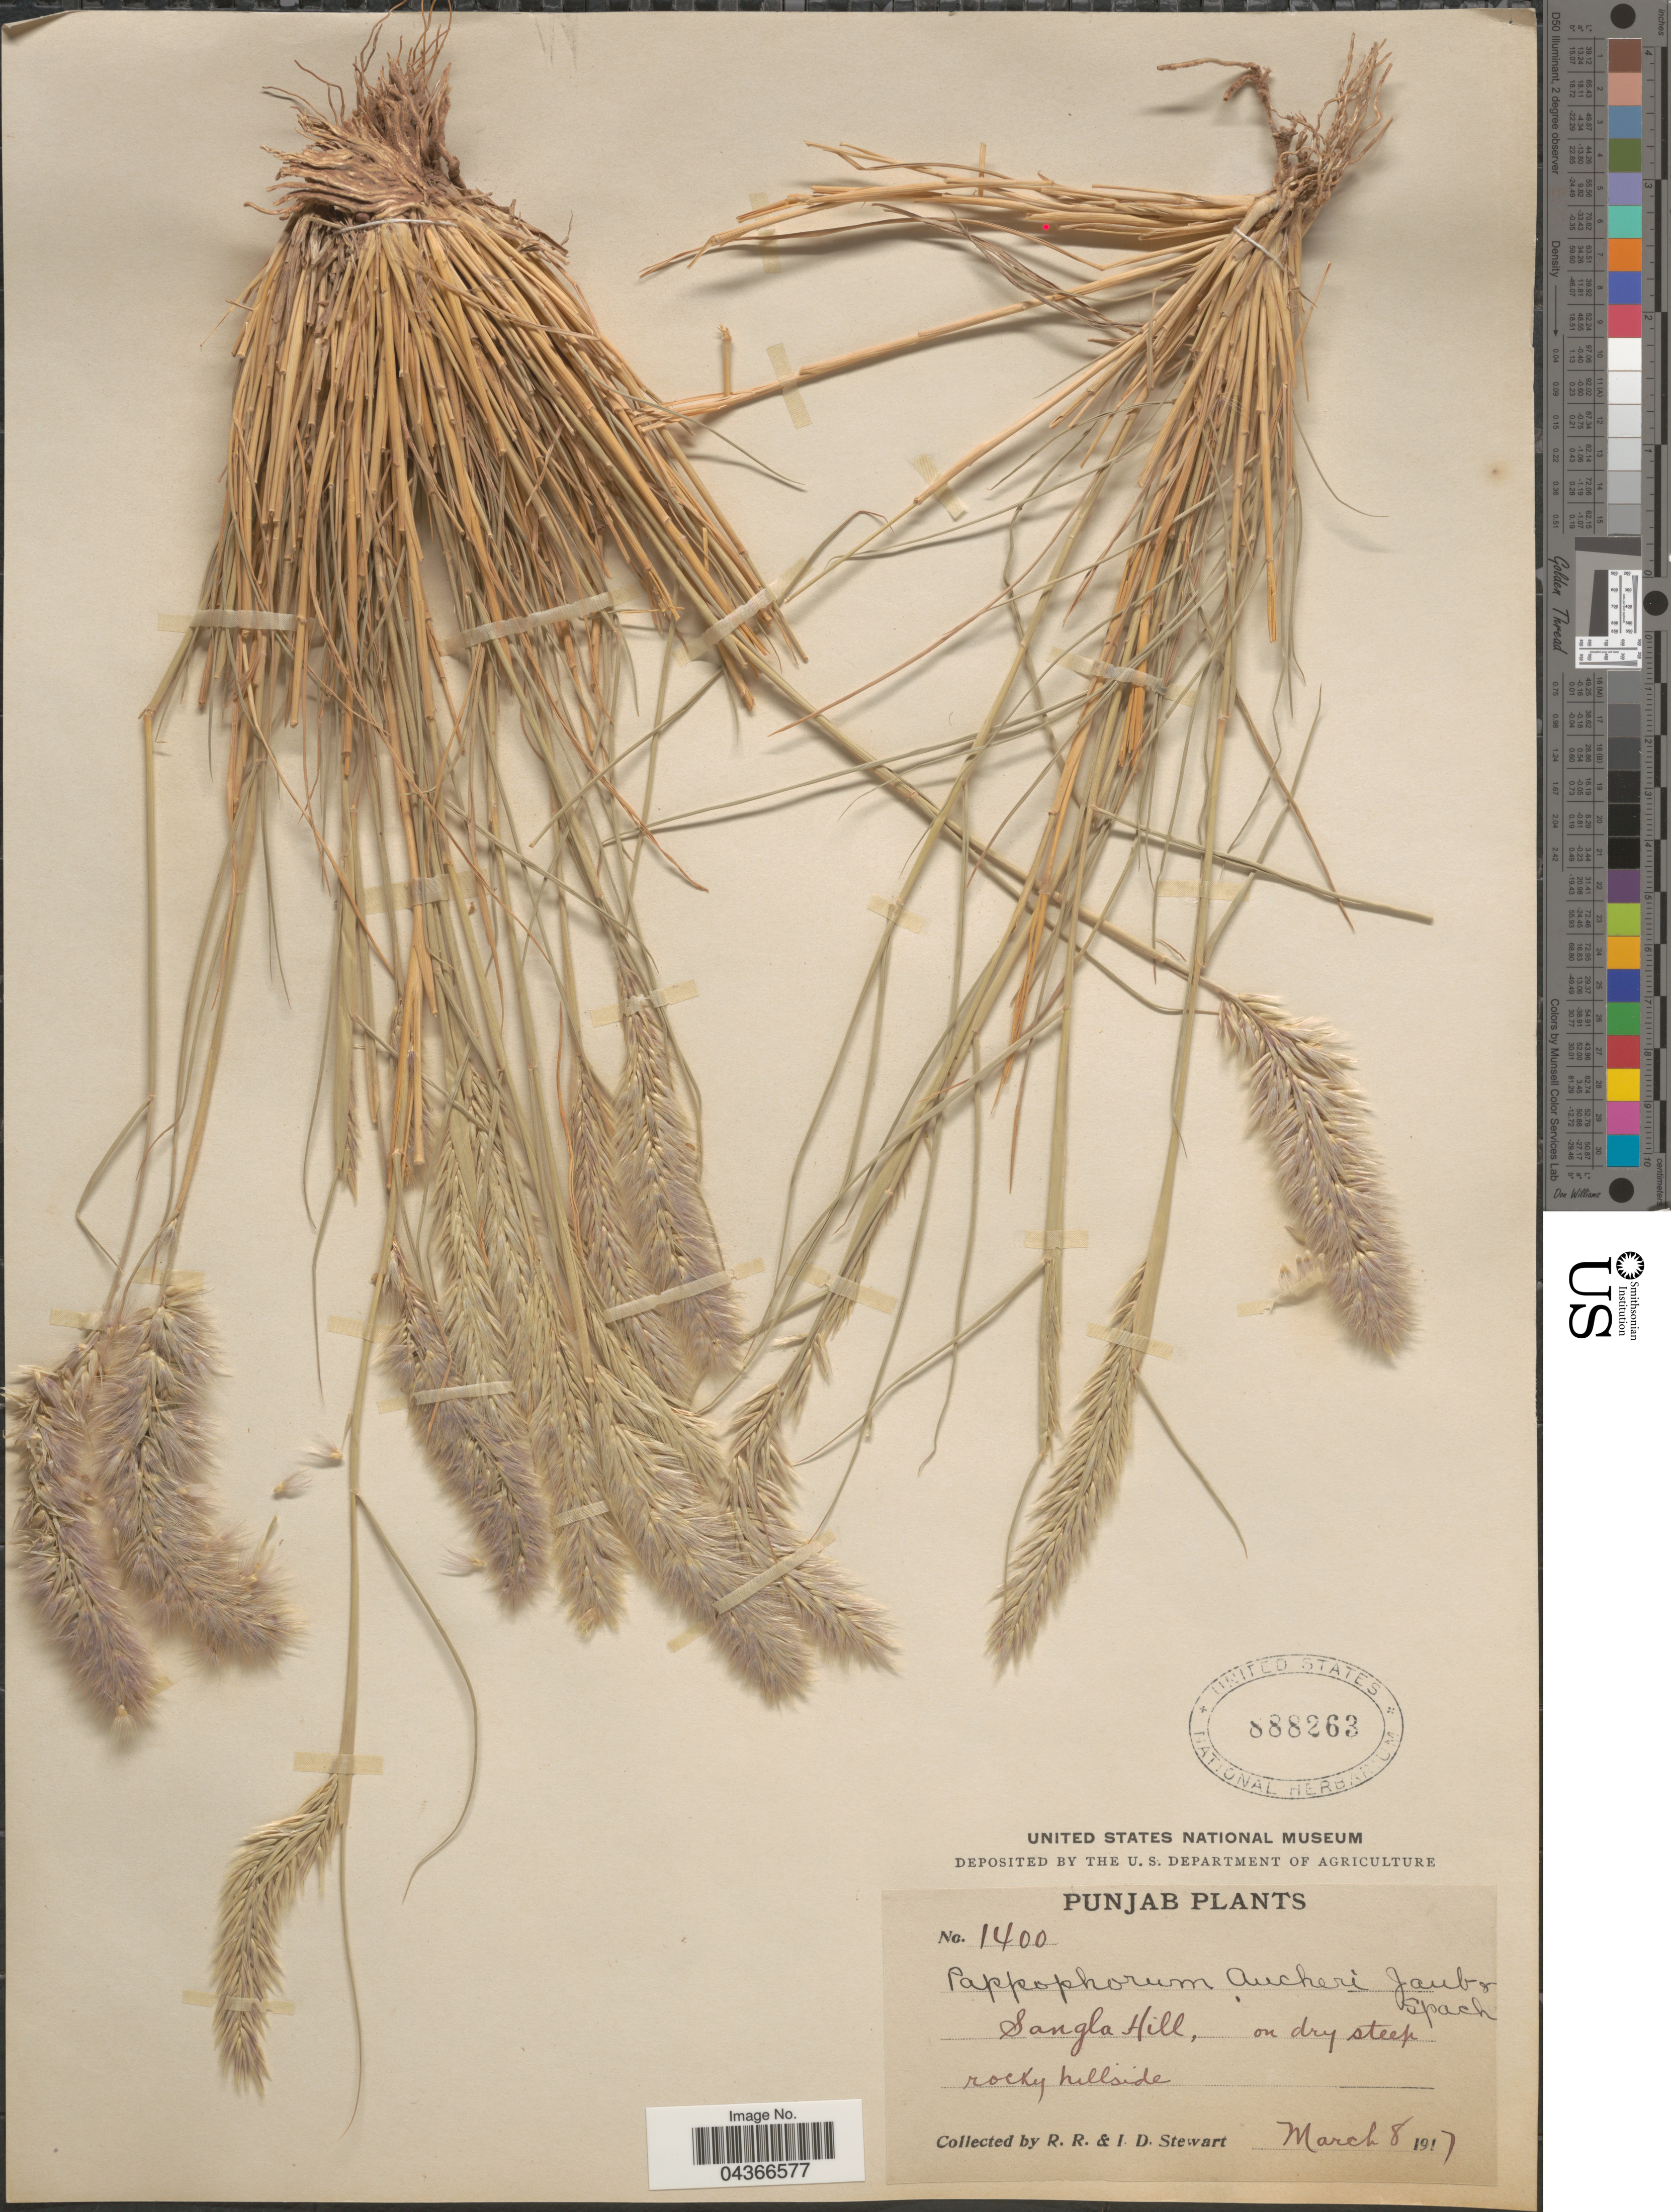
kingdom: Plantae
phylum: Tracheophyta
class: Liliopsida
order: Poales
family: Poaceae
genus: Enneapogon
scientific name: Enneapogon persicus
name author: Boiss.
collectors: R. Stewart & I. Stewart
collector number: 1400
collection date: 1917-03-08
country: Pakistan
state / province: Punjab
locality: Sangla Hill.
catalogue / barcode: US 888263